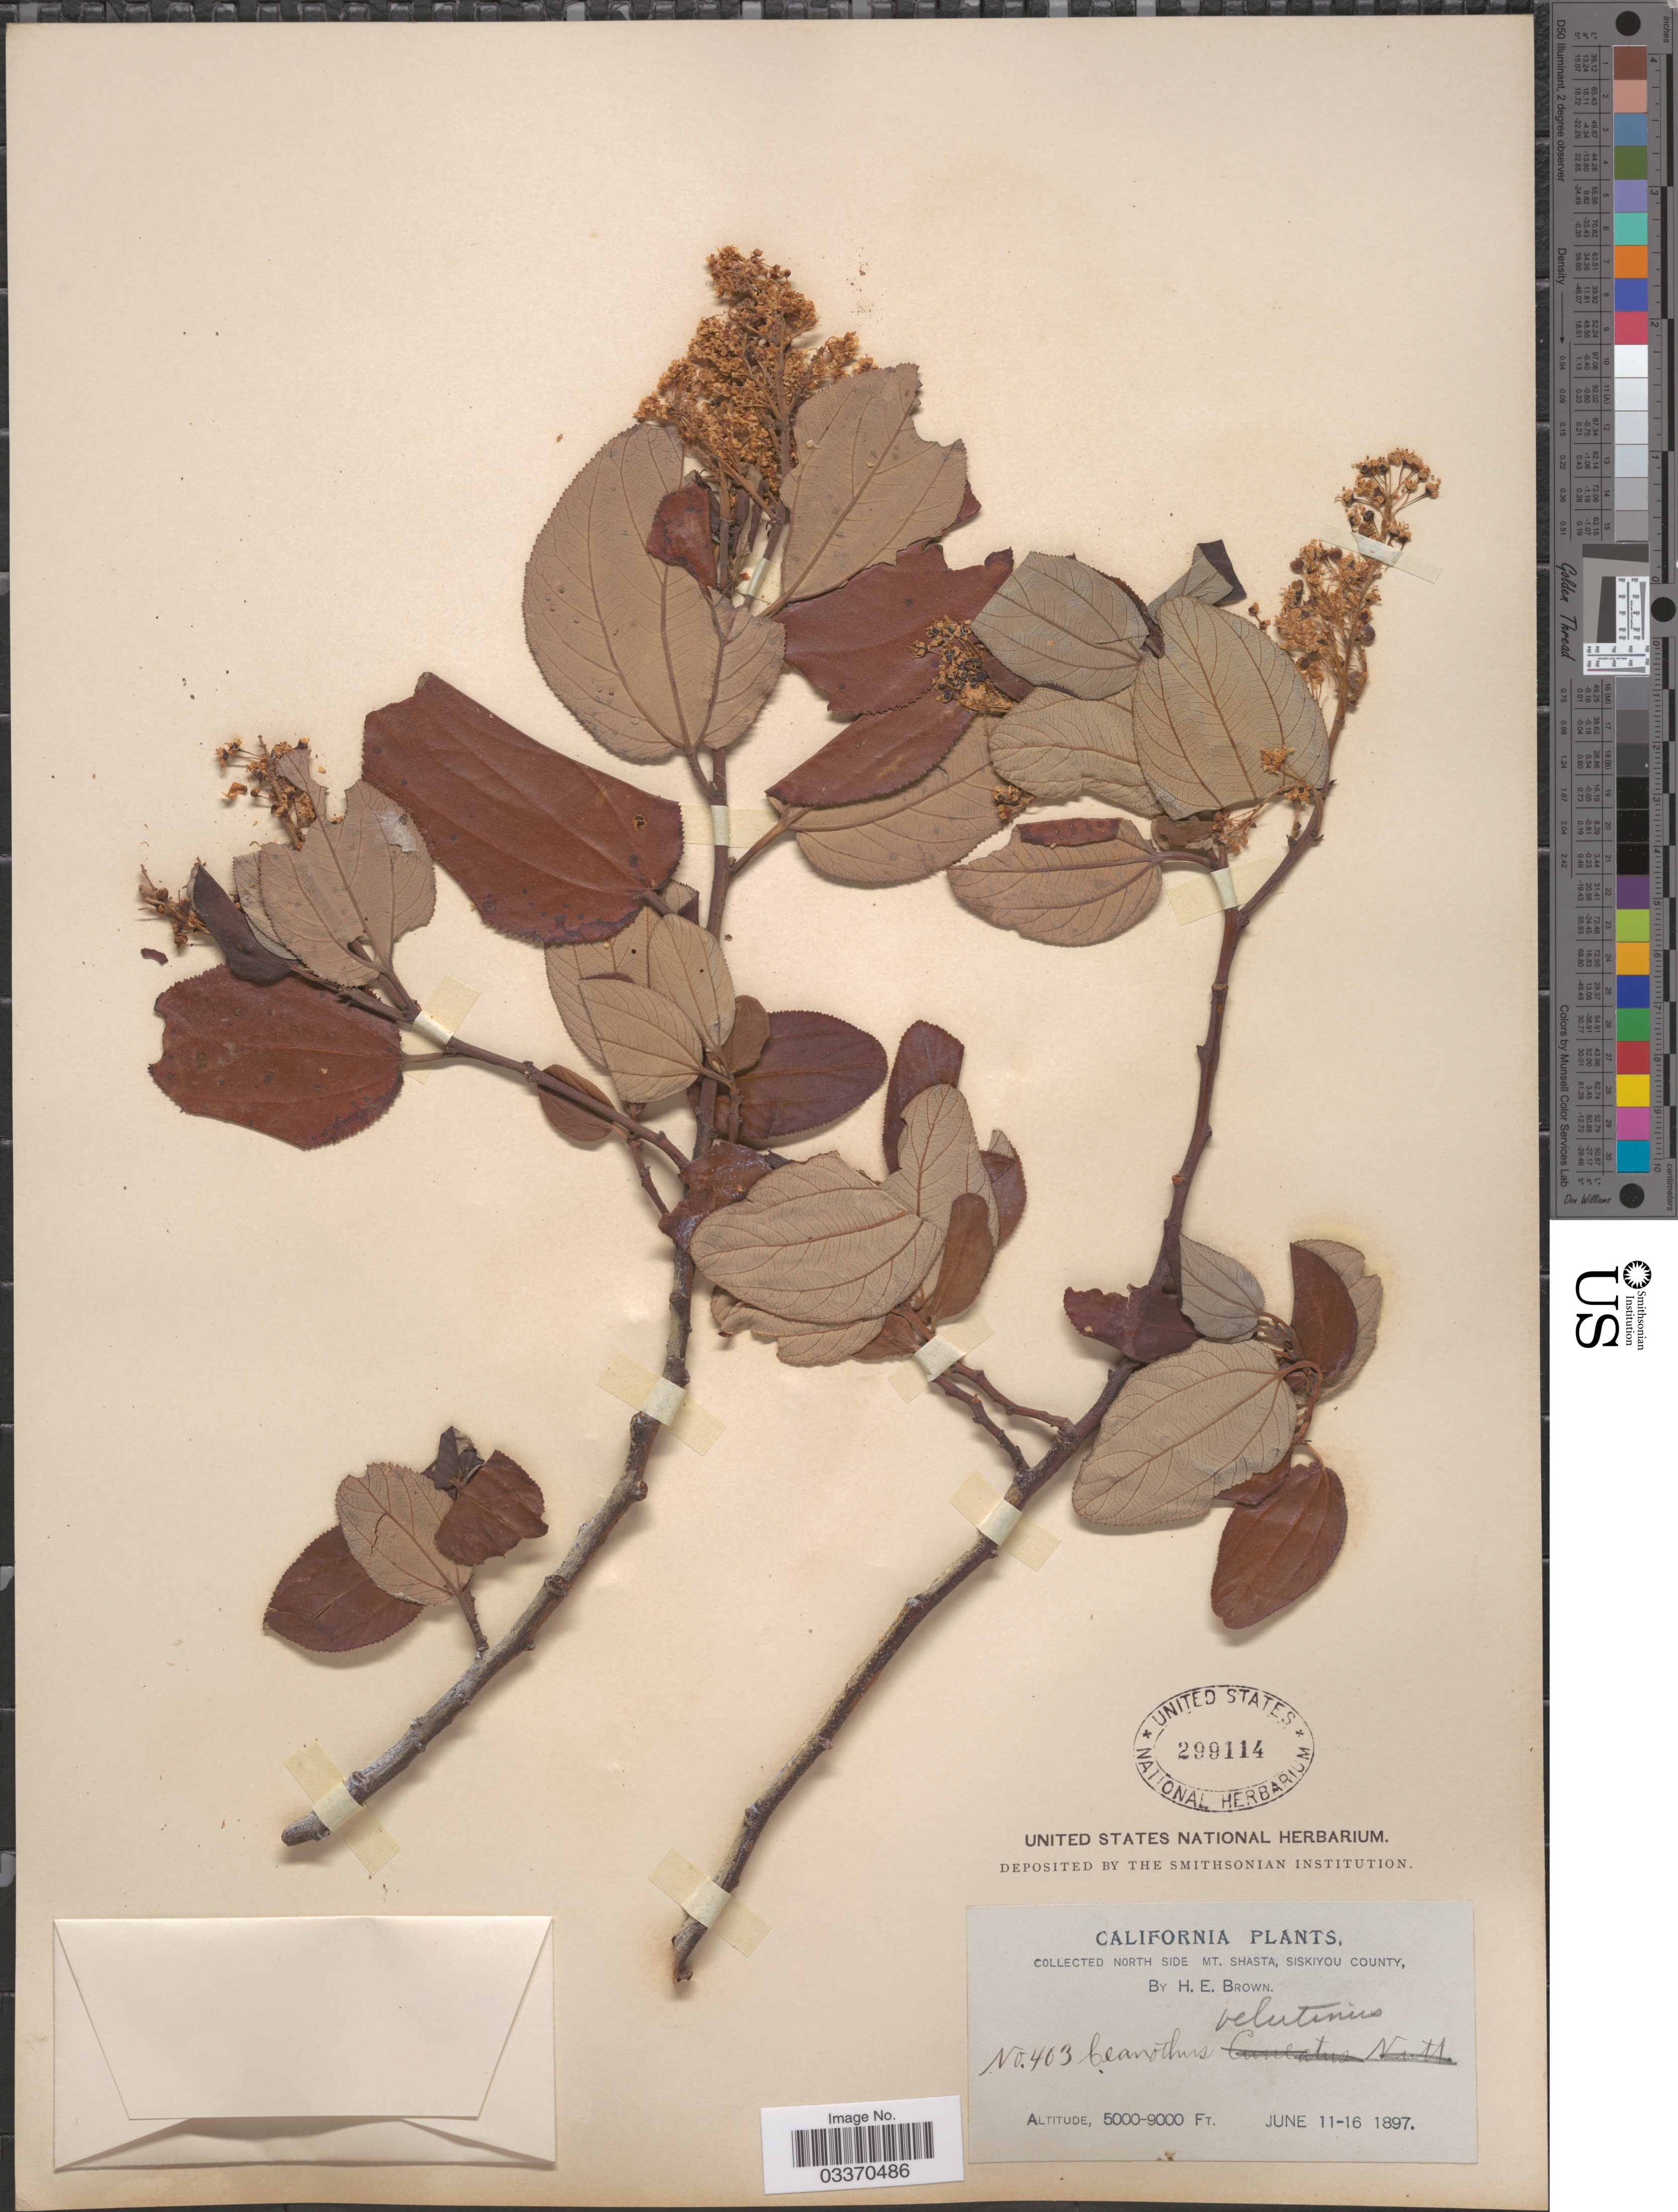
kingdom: Plantae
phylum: Tracheophyta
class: Magnoliopsida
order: Rosales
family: Rhamnaceae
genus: Ceanothus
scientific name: Ceanothus velutinus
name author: Douglas ex Hook.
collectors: H. E. Brown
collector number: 403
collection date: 1897-06-11/1897-06-16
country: United States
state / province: California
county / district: Siskiyou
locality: North side Mt. Shasta, Siskiyou County.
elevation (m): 1524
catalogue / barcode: US 299114